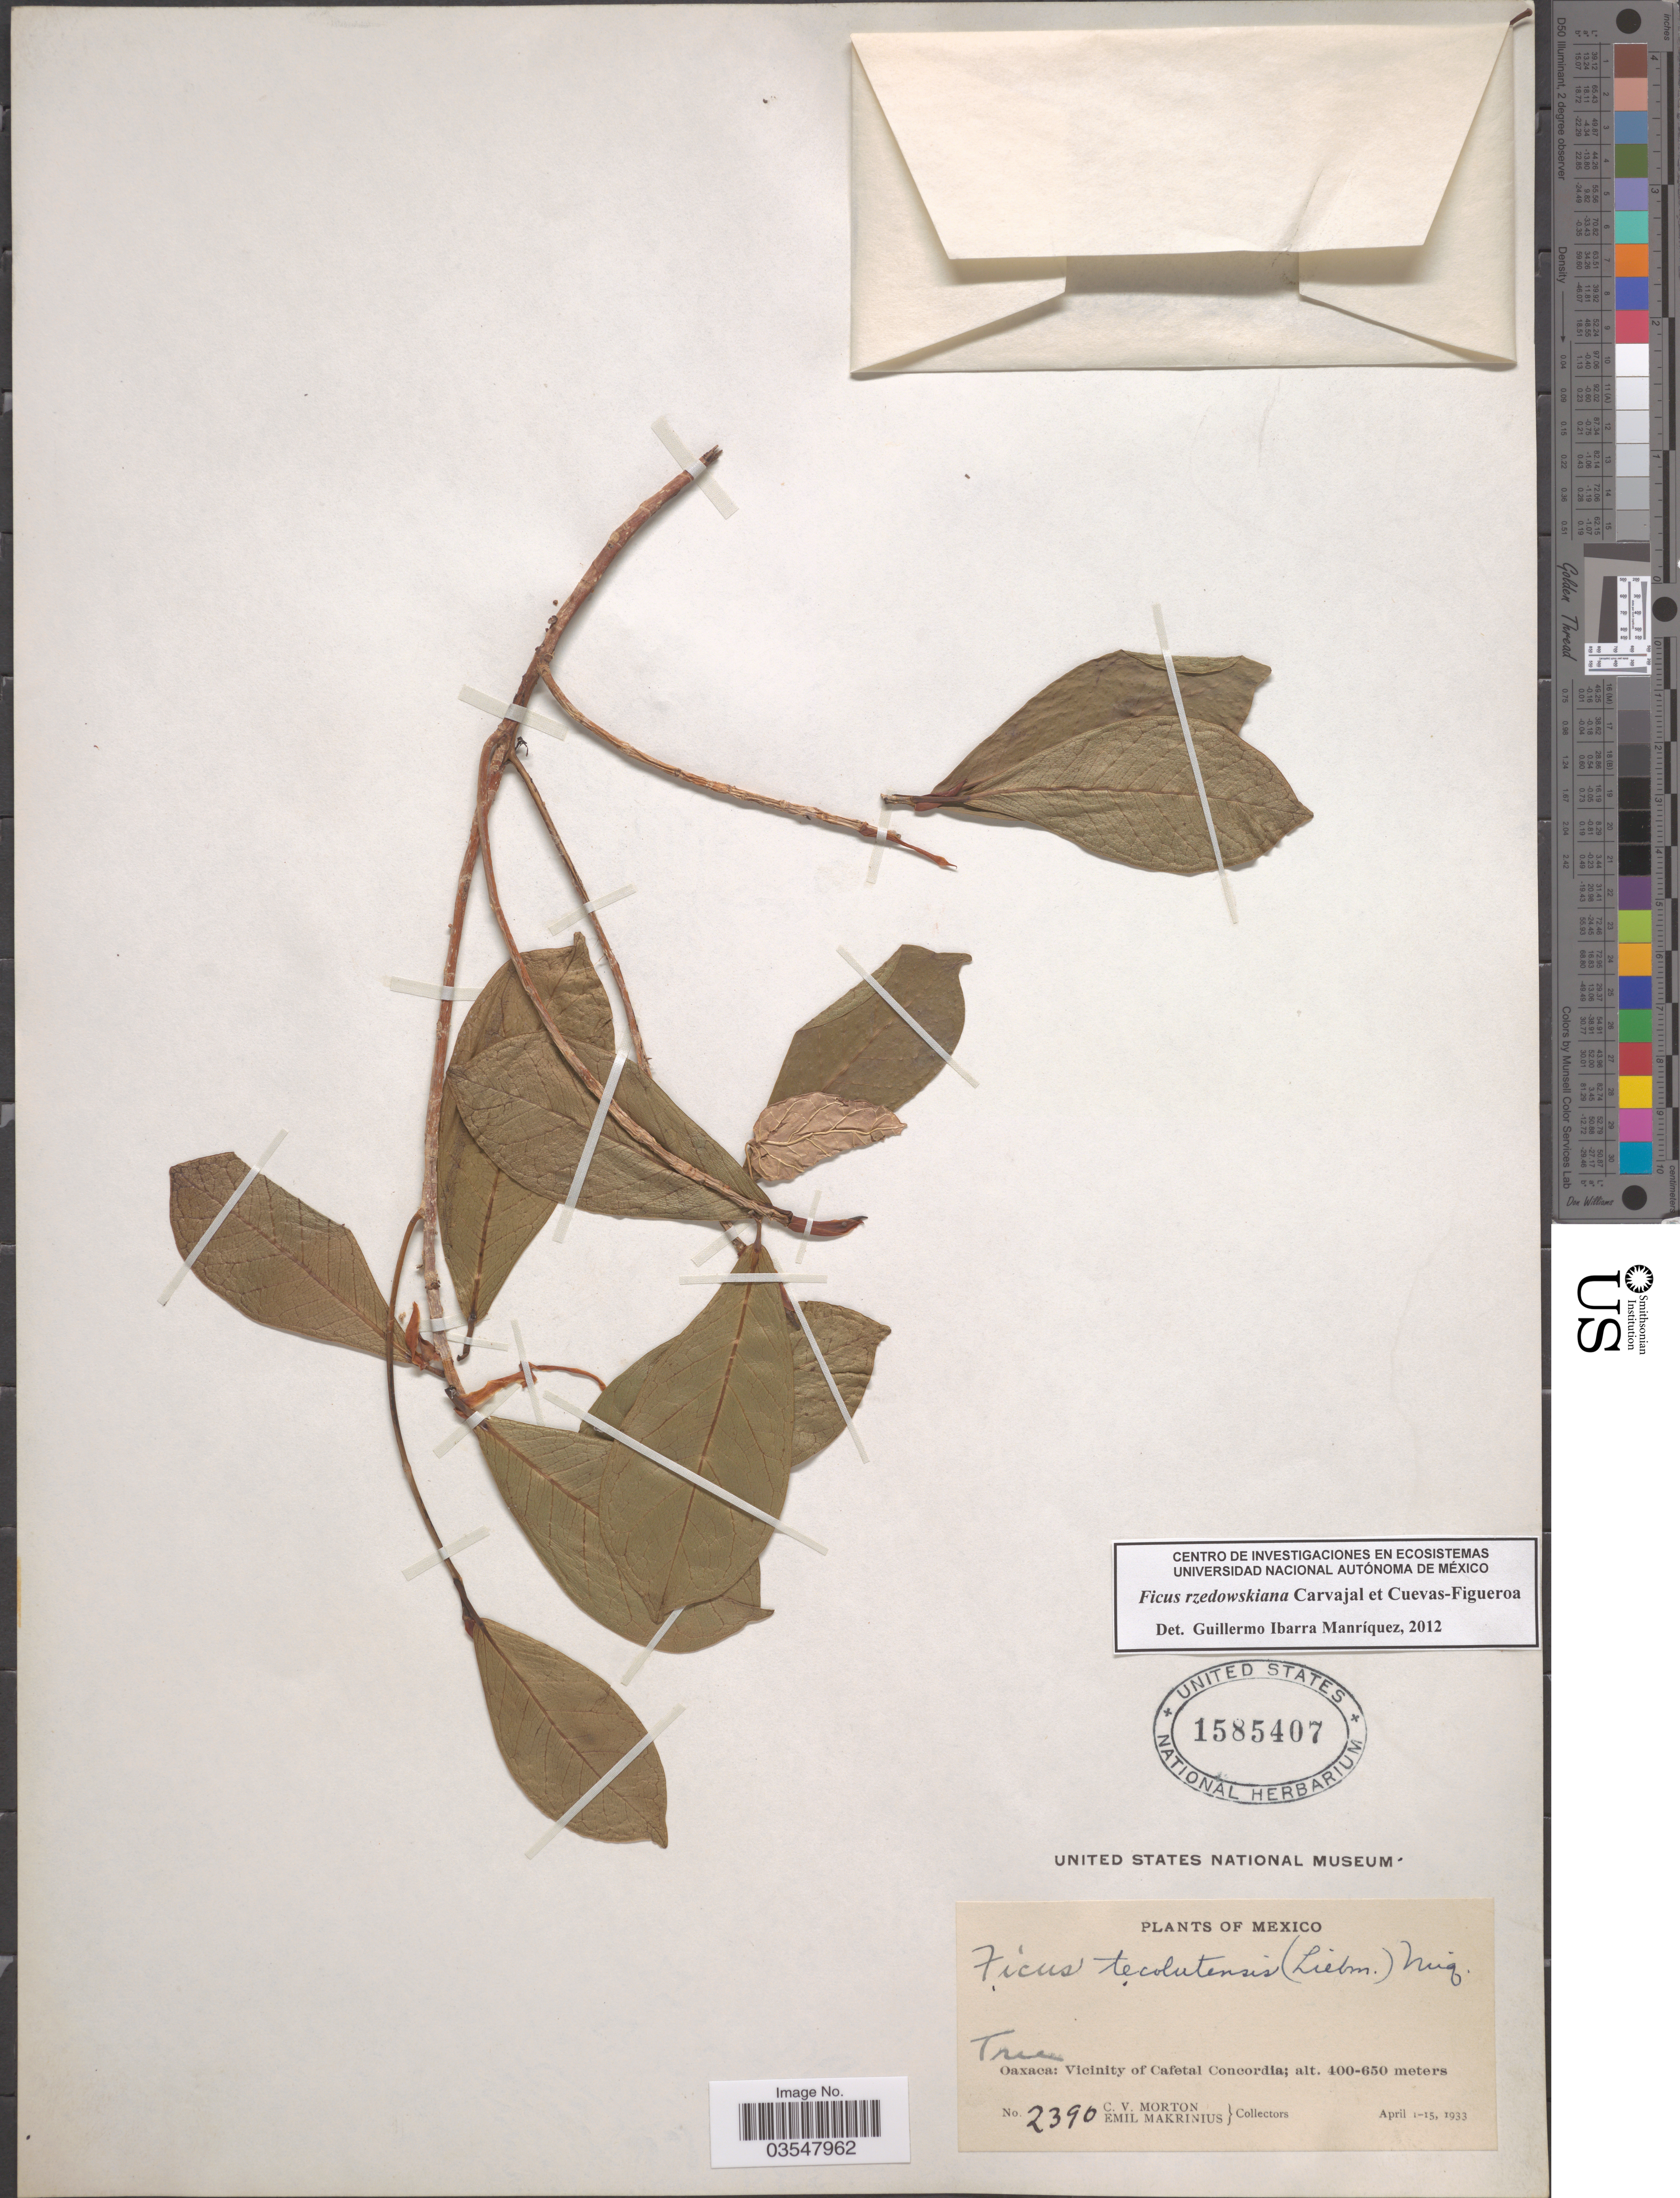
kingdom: Plantae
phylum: Tracheophyta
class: Magnoliopsida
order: Rosales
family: Moraceae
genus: Ficus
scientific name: Ficus rzedowskiana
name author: Carvajal & Cuev.-Fig.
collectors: C. V. Morton & E. Makrinius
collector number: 2390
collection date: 1933-04-01/1933-04-15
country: Mexico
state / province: Oaxaca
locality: Vicinity of Cafetal Concordia.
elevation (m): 400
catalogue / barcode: US 1585407